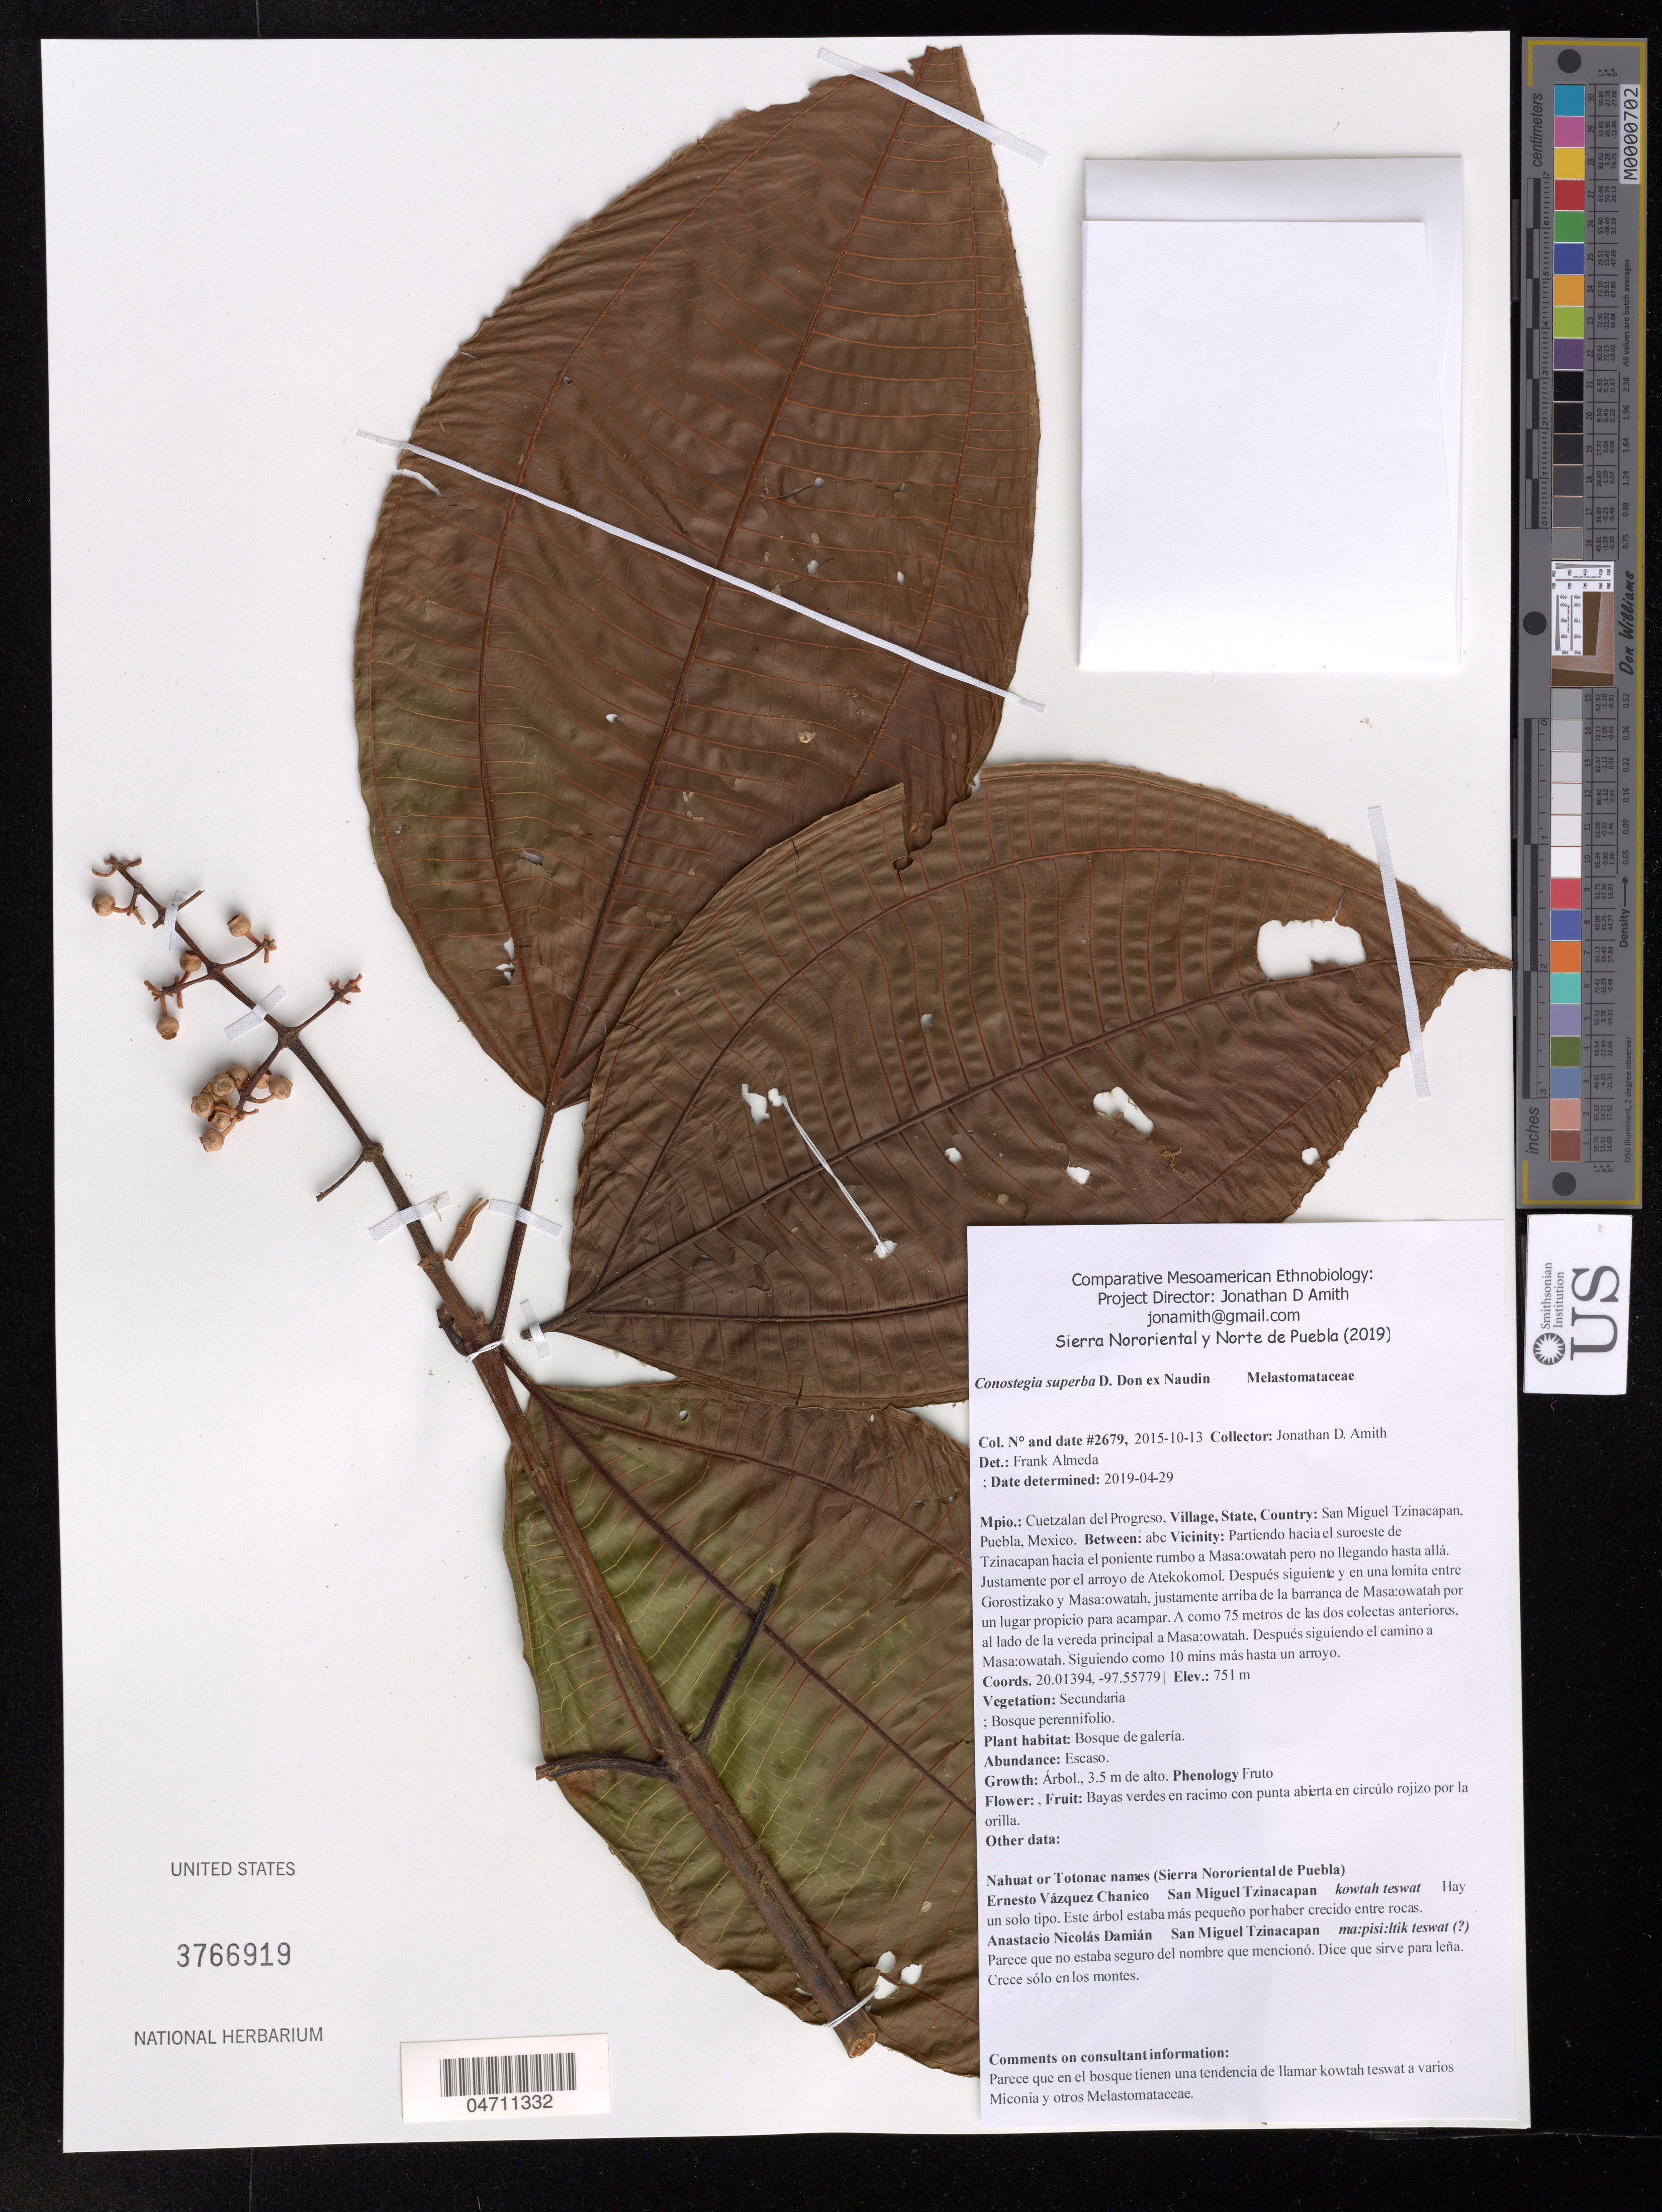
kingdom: Plantae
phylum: Tracheophyta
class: Magnoliopsida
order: Myrtales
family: Melastomataceae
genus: Conostegia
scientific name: Conostegia superba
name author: Naudin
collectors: J. D. Amith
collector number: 2679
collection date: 2015-10-13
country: Mexico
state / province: Puebla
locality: San Miguel Tzinacapan.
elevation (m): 751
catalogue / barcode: US 3766919